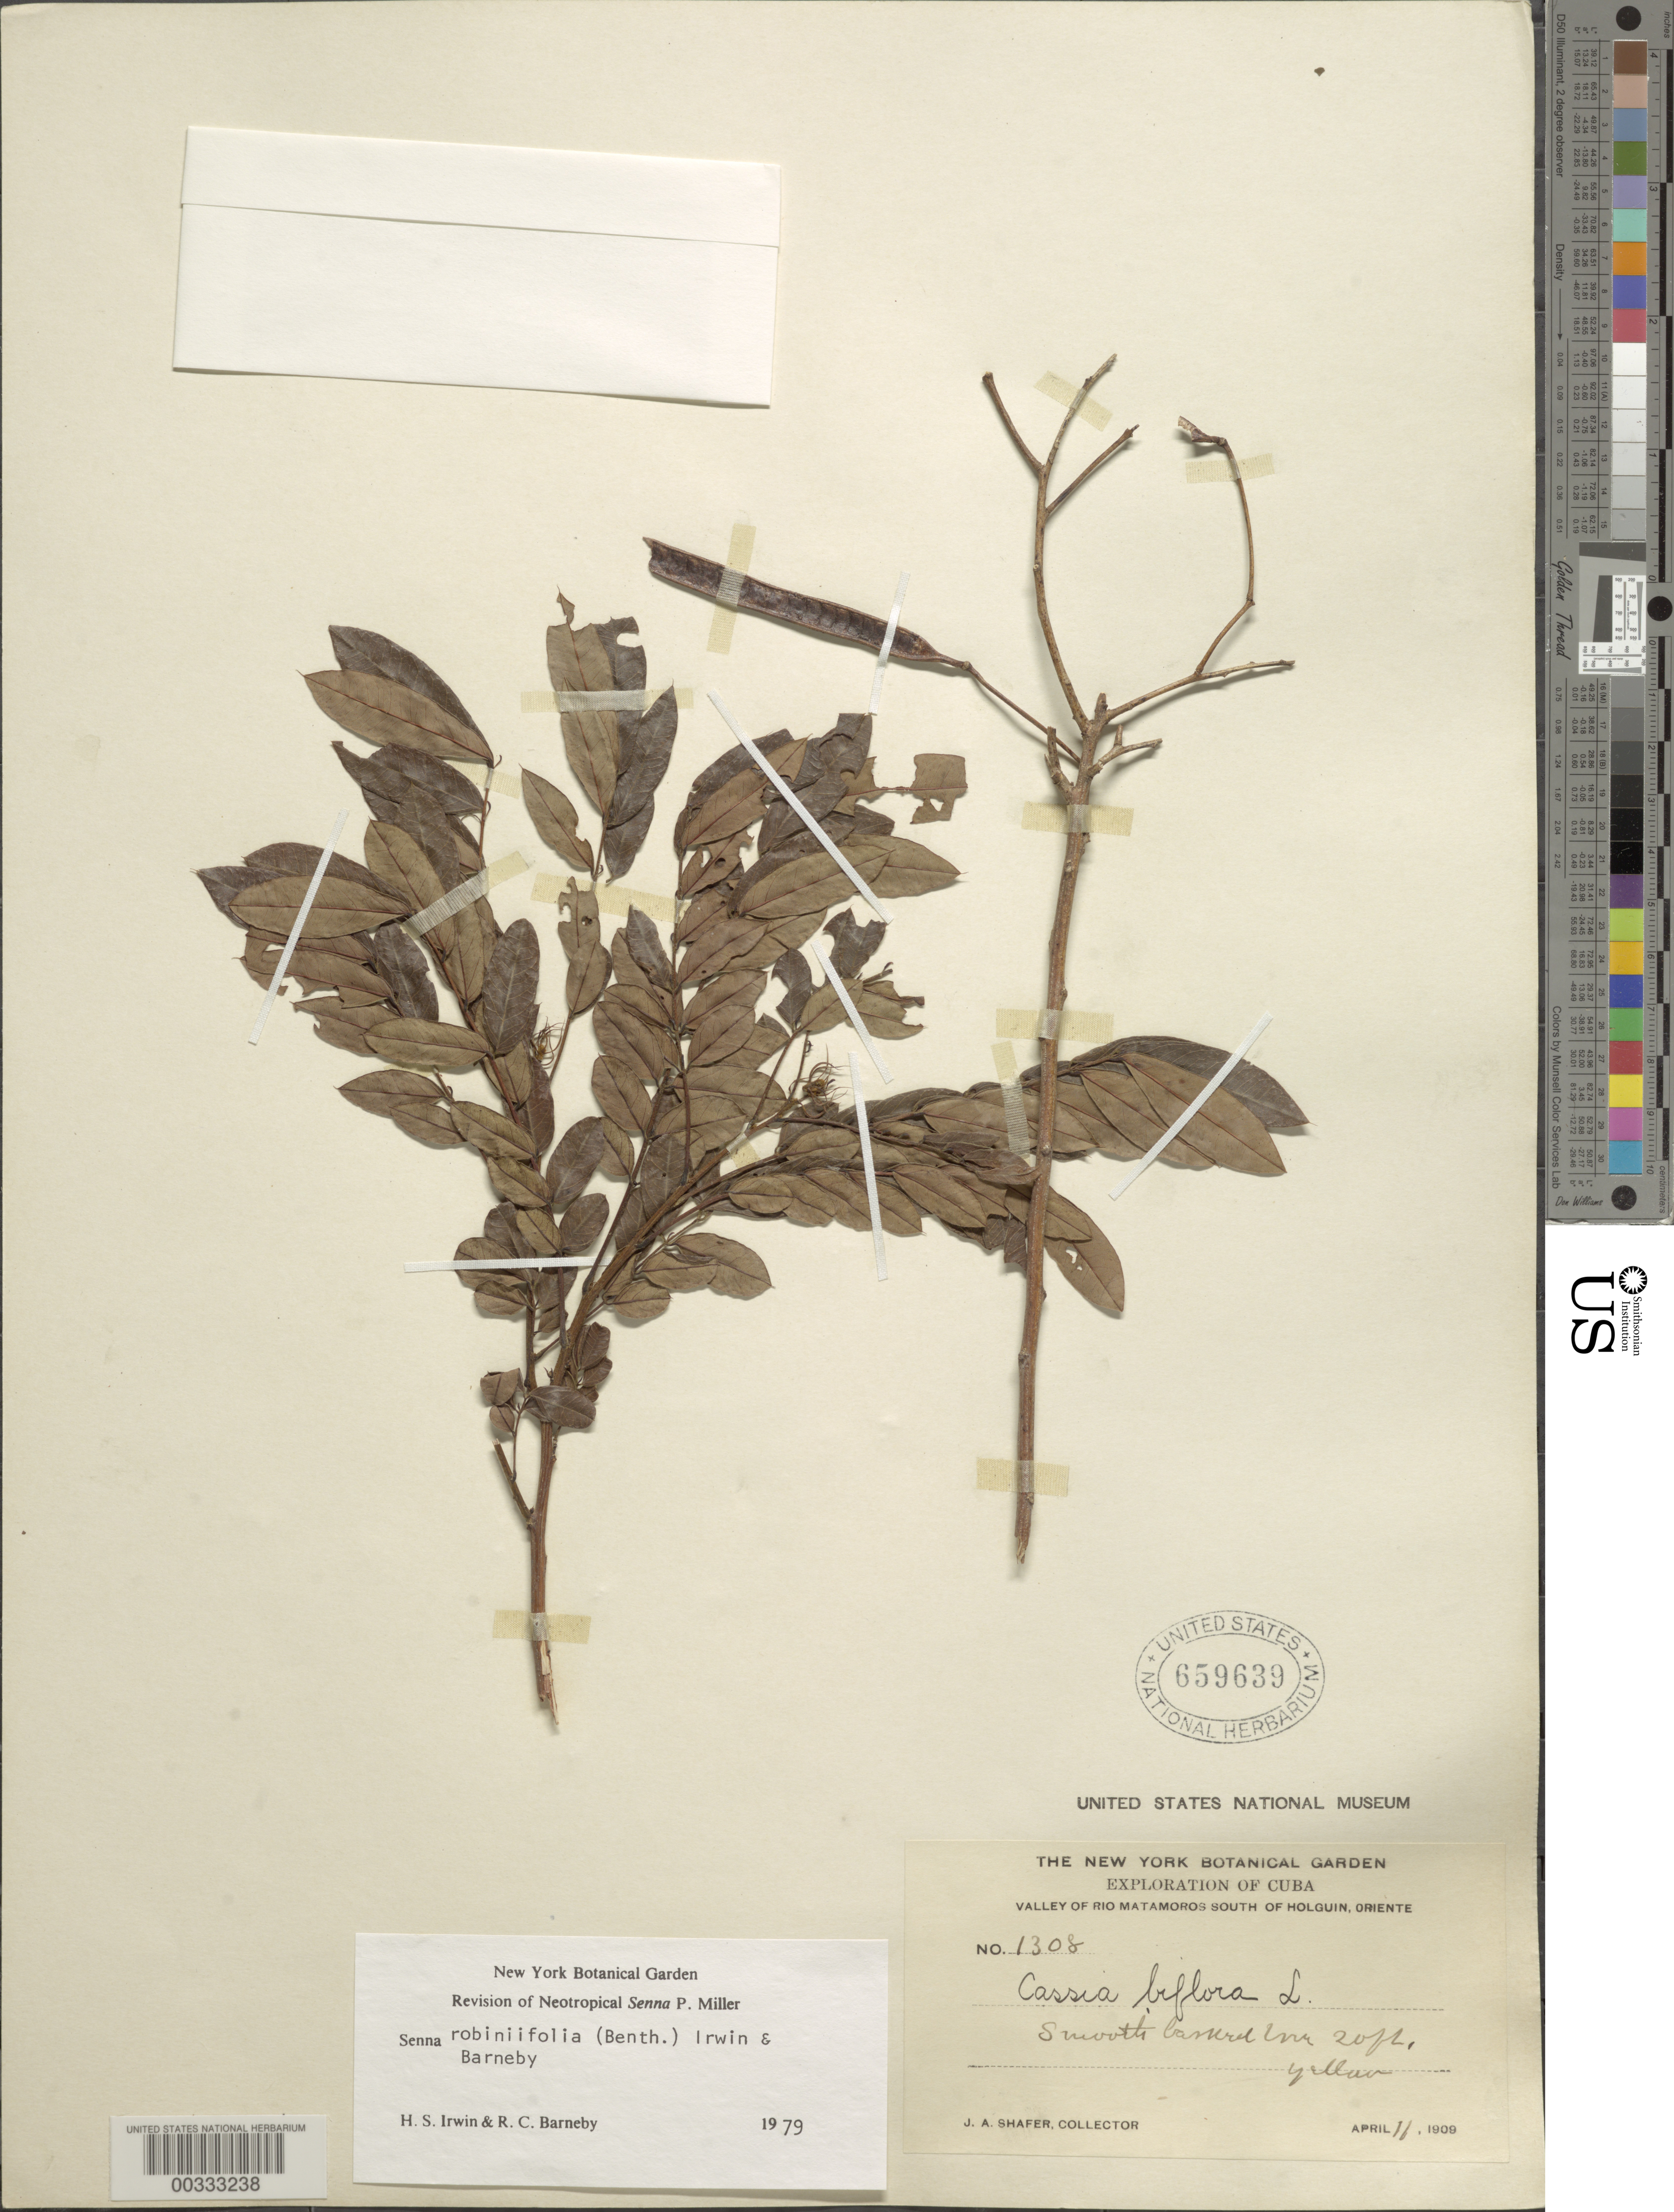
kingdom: Plantae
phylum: Tracheophyta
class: Magnoliopsida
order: Fabales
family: Fabaceae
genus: Senna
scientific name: Senna robiniifolia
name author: (Benth.) H.S. Irwin & Barneby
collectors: J. A. Shafer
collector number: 1308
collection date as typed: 11 Apr 1909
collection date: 1909-04-11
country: Cuba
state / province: Oriente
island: Greater Antilles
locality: Valley of rio matamoros, s of holguin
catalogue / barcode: US 659639